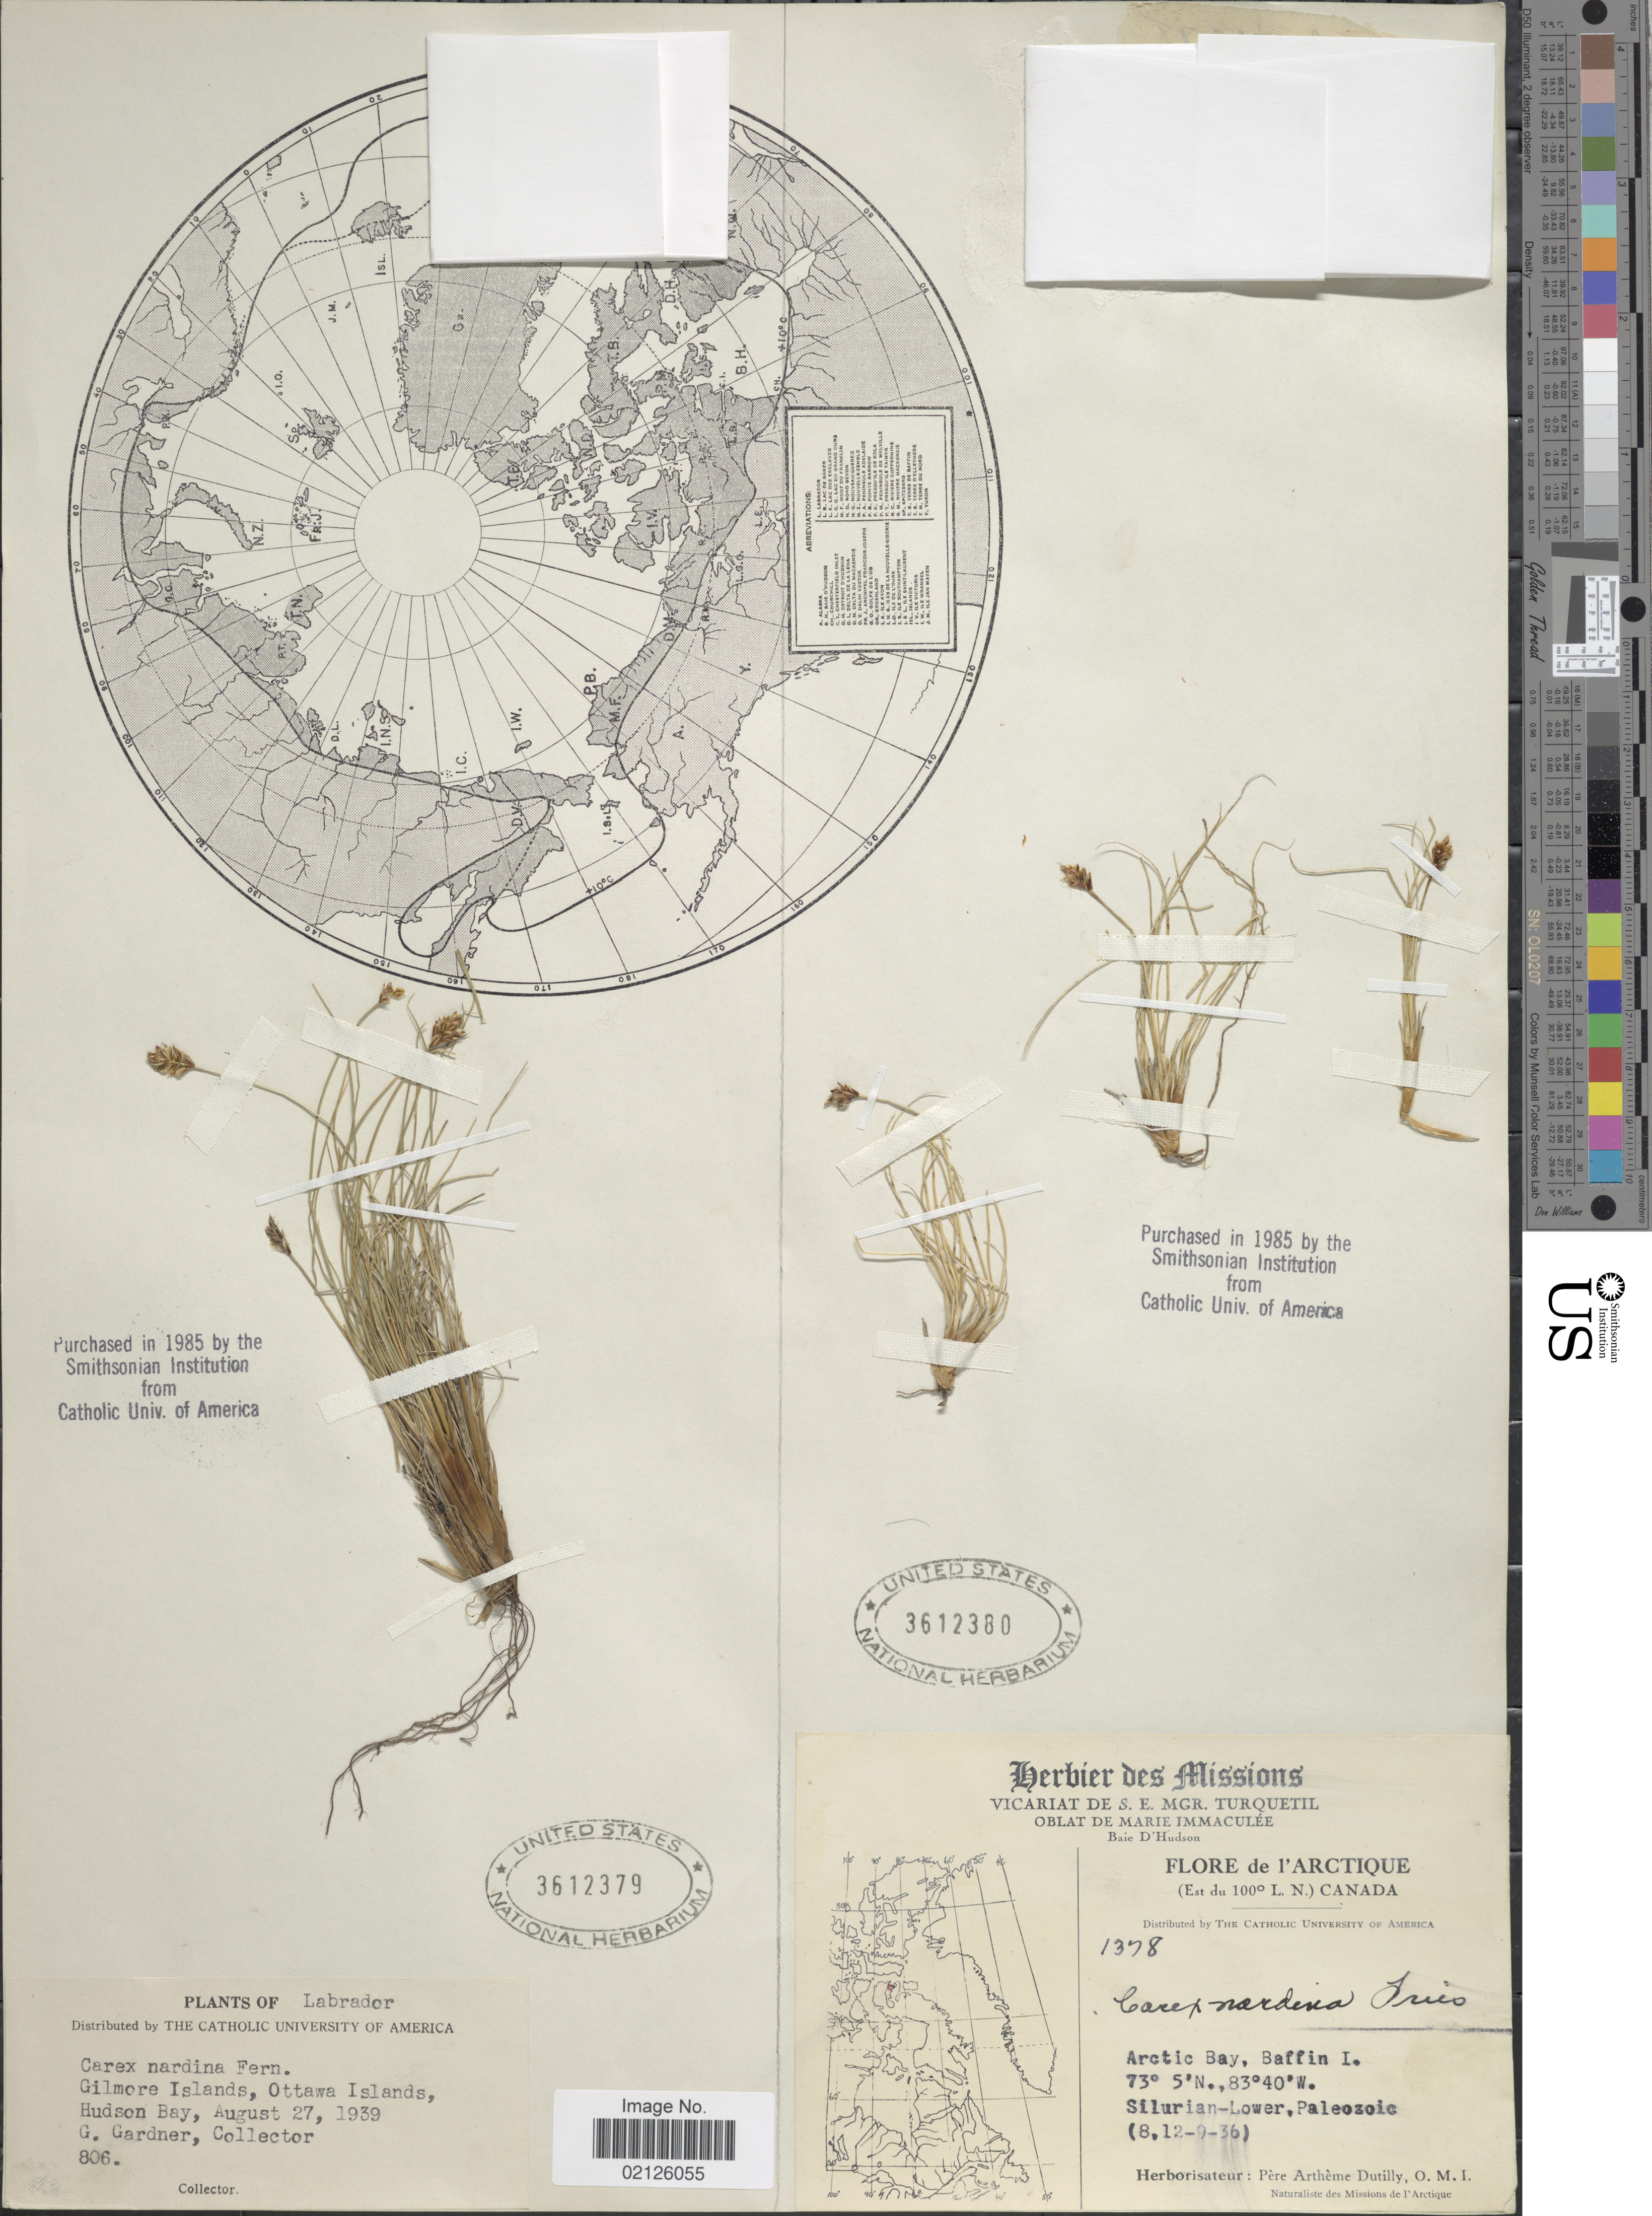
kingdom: Plantae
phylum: Tracheophyta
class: Liliopsida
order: Poales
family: Cyperaceae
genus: Carex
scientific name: Carex nardina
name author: (Hornem.) Fr.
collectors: G. Gardner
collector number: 806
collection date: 1939-08-27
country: Canada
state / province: Newfoundland and Labrador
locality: Labrador, Gilmore Islands, Ottawa Islands, Hudsons Bay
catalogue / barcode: US 3612379